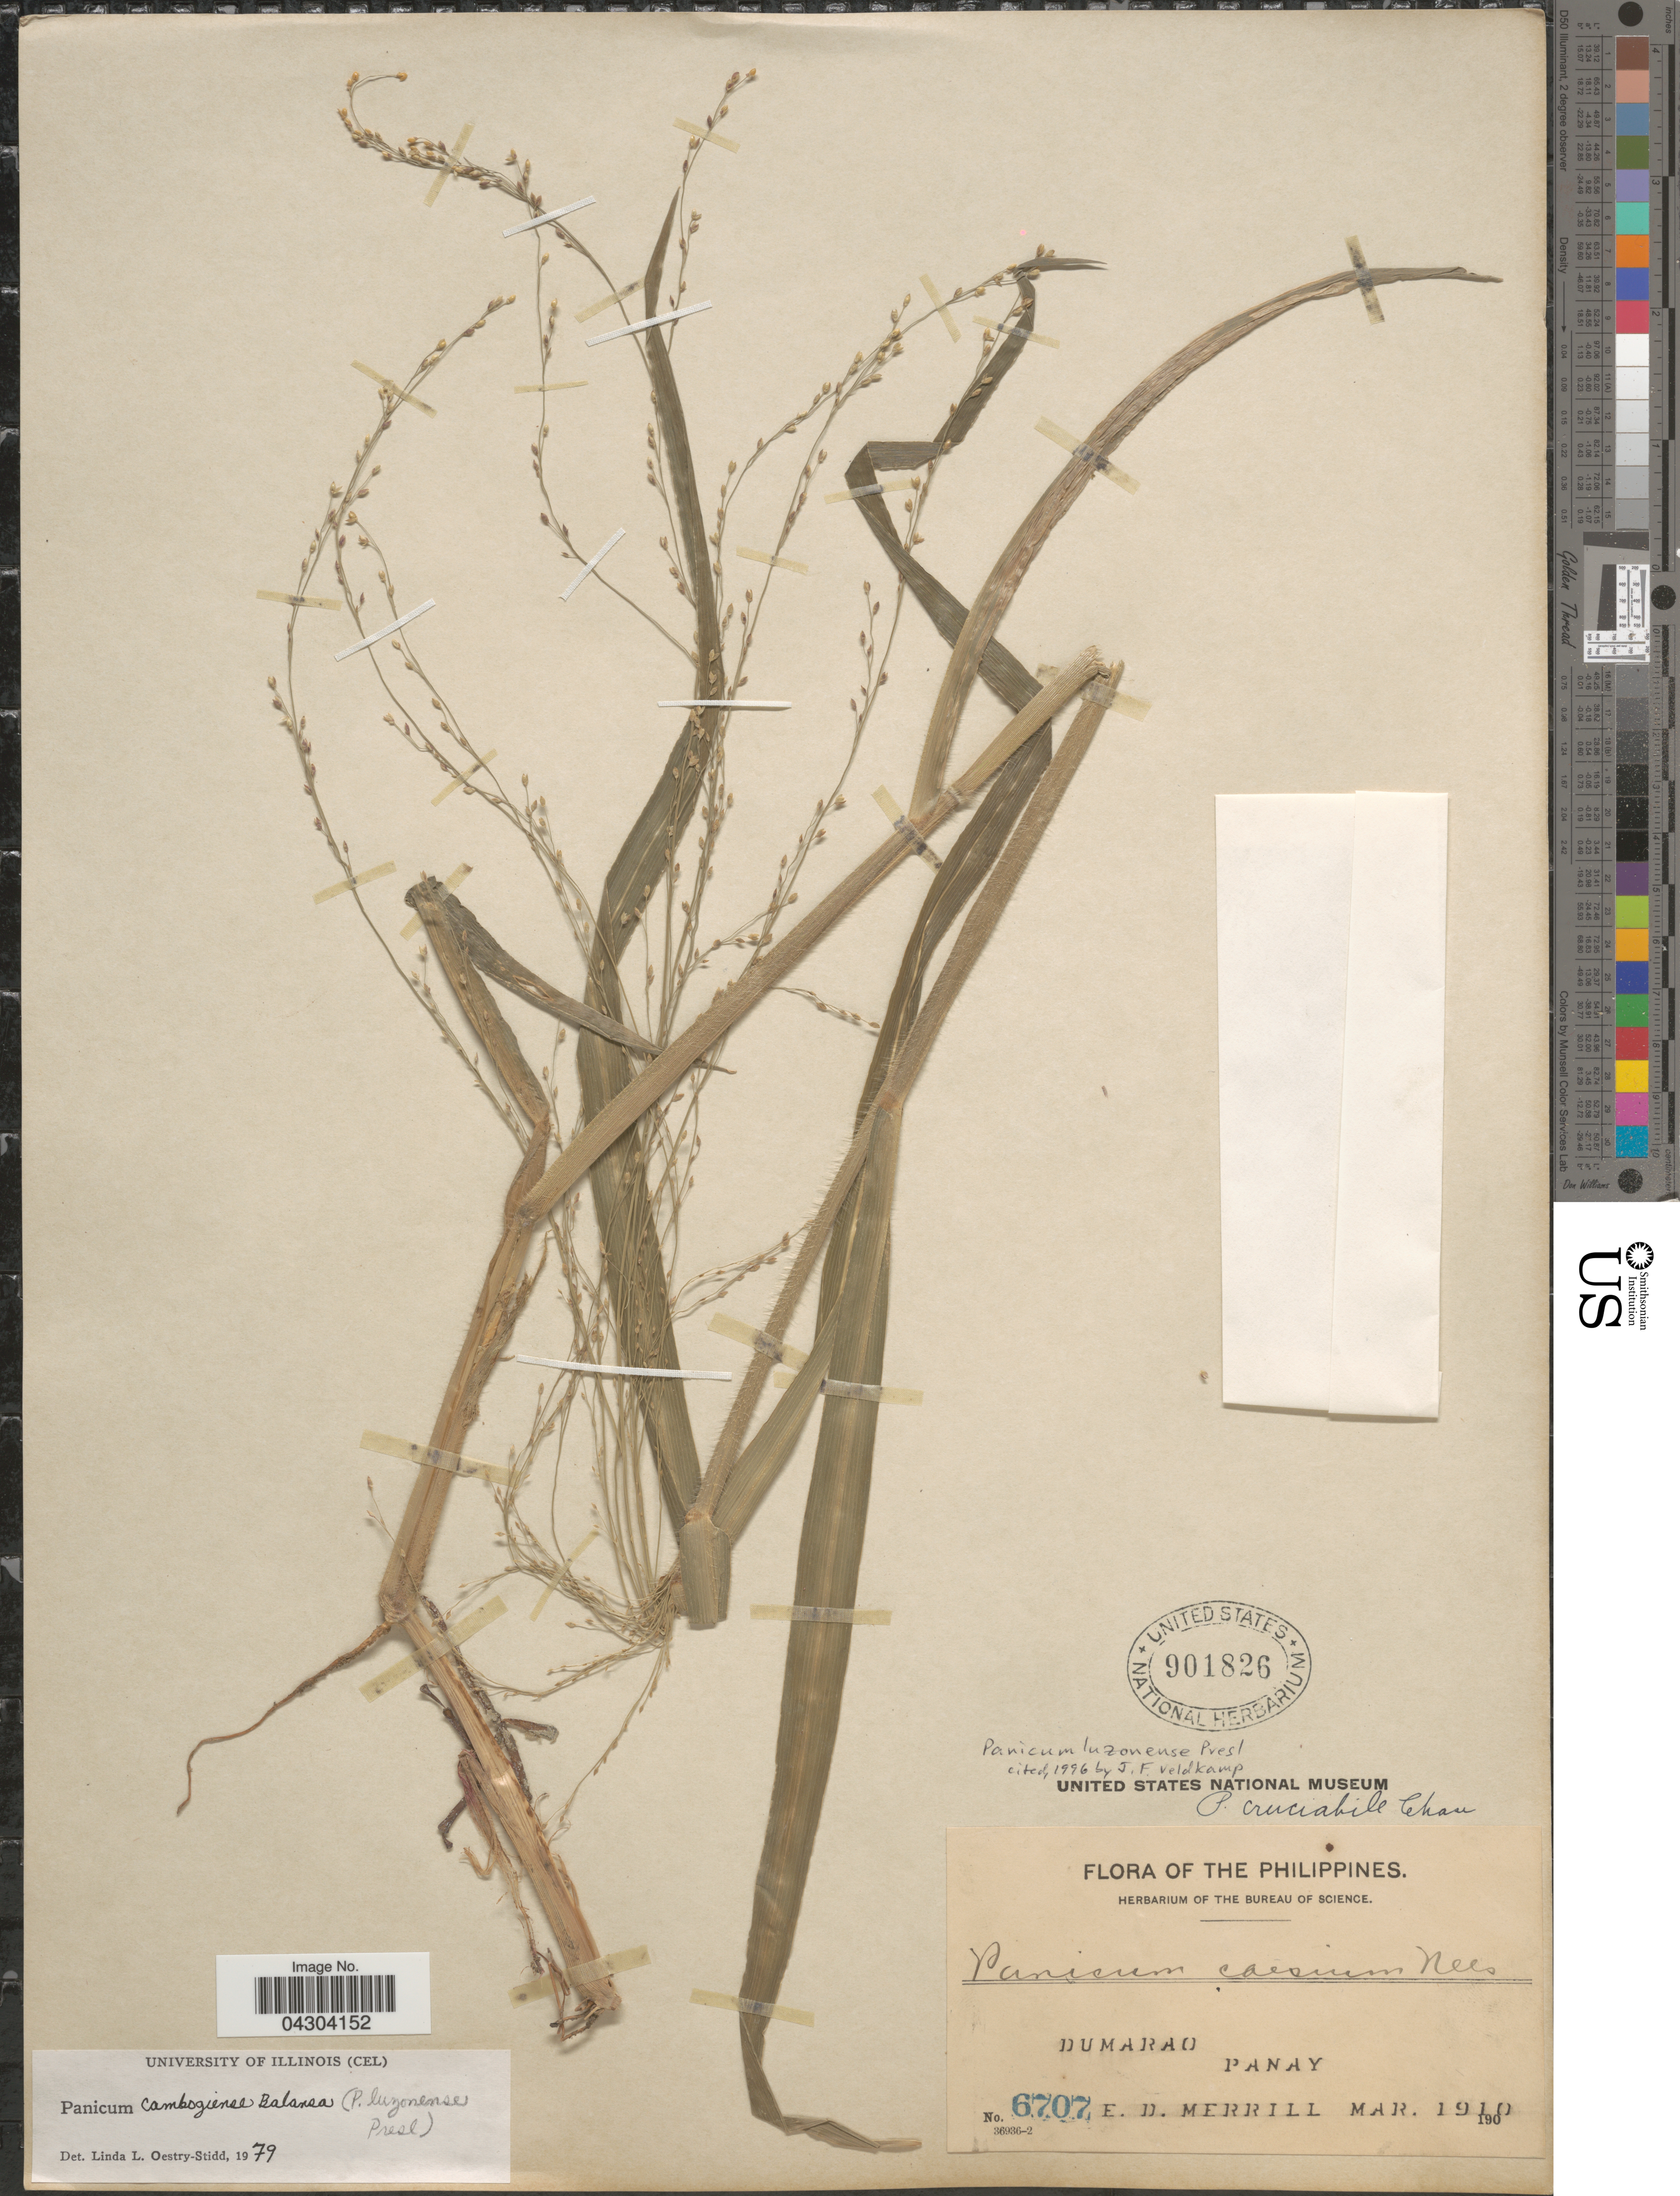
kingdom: Plantae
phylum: Tracheophyta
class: Liliopsida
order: Poales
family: Poaceae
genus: Panicum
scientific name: Panicum luzonense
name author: J. Presl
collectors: E. D. Merrill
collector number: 6707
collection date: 1910-03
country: Philippines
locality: Dumarao. Panay.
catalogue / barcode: US 901826